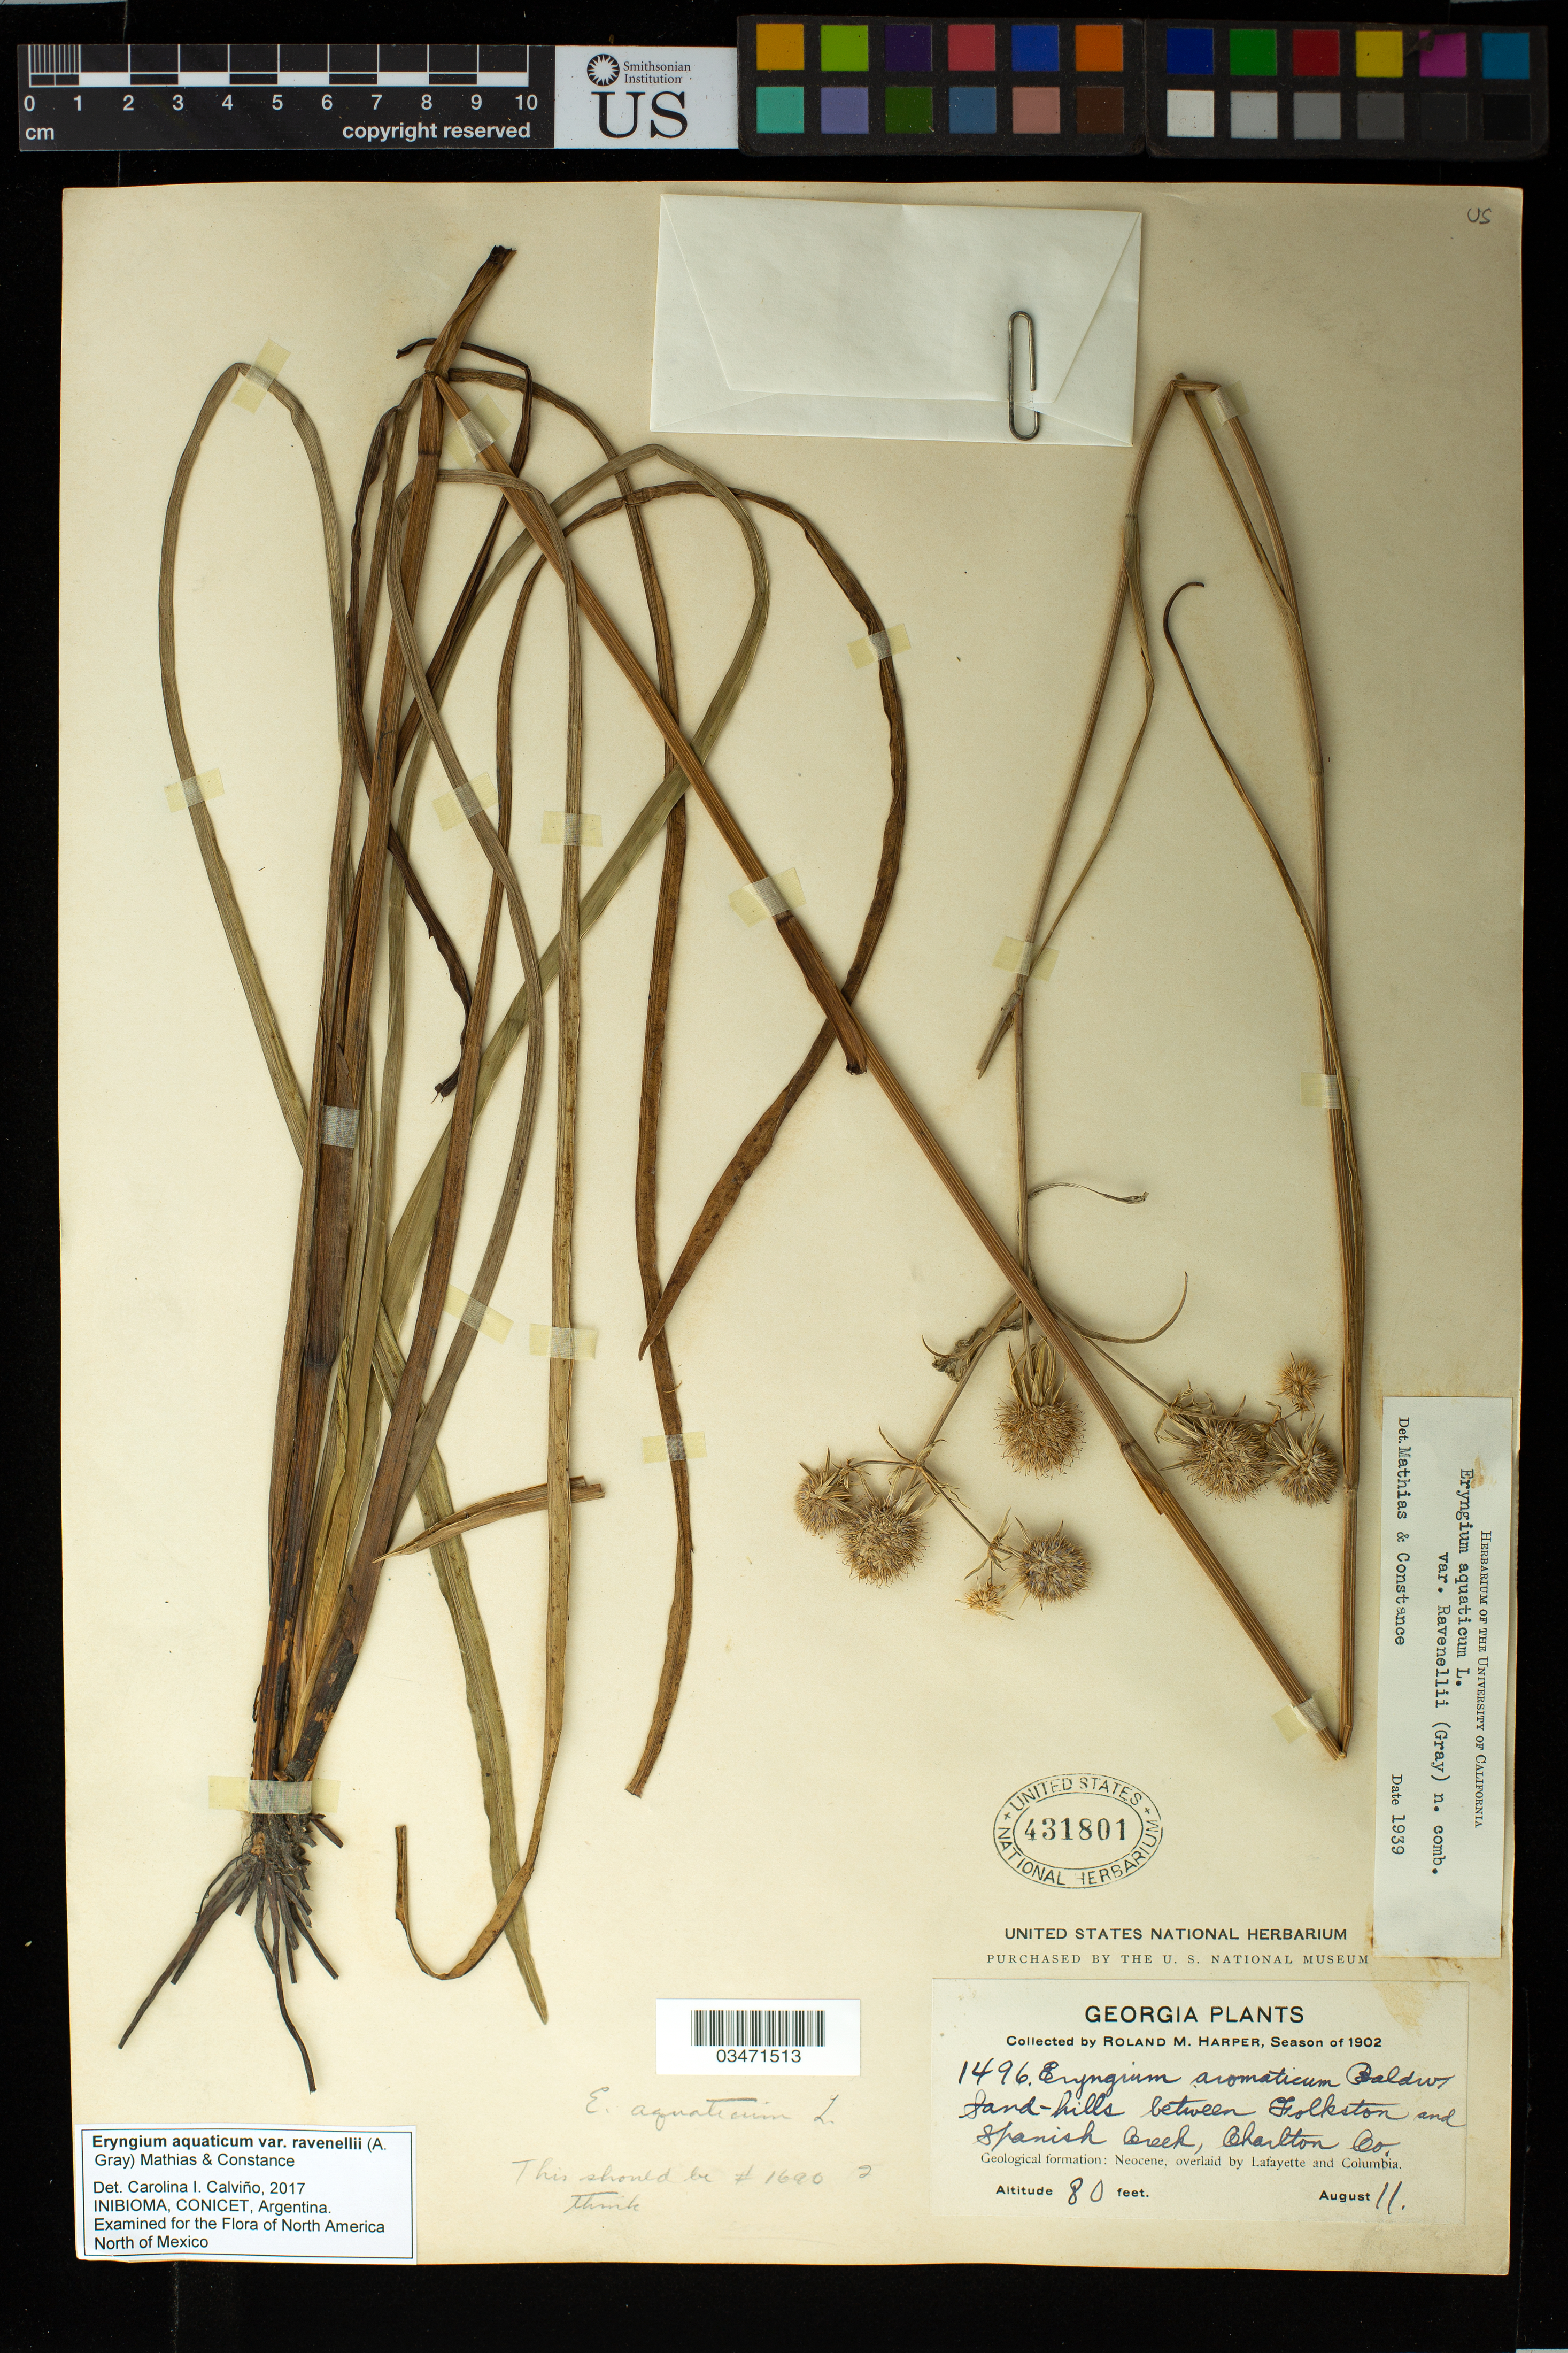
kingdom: Plantae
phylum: Tracheophyta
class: Magnoliopsida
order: Apiales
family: Apiaceae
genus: Eryngium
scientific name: Eryngium aquaticum var. ravenellii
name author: (A. Gray) Mathias & Constance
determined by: Calviño, C. I.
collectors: R. M. Harper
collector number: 1496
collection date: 1902-08-11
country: United States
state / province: Georgia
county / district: Charlton Co.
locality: Between Folkston and Spanish Creek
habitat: Sand-hills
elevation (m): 24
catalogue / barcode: US 431801